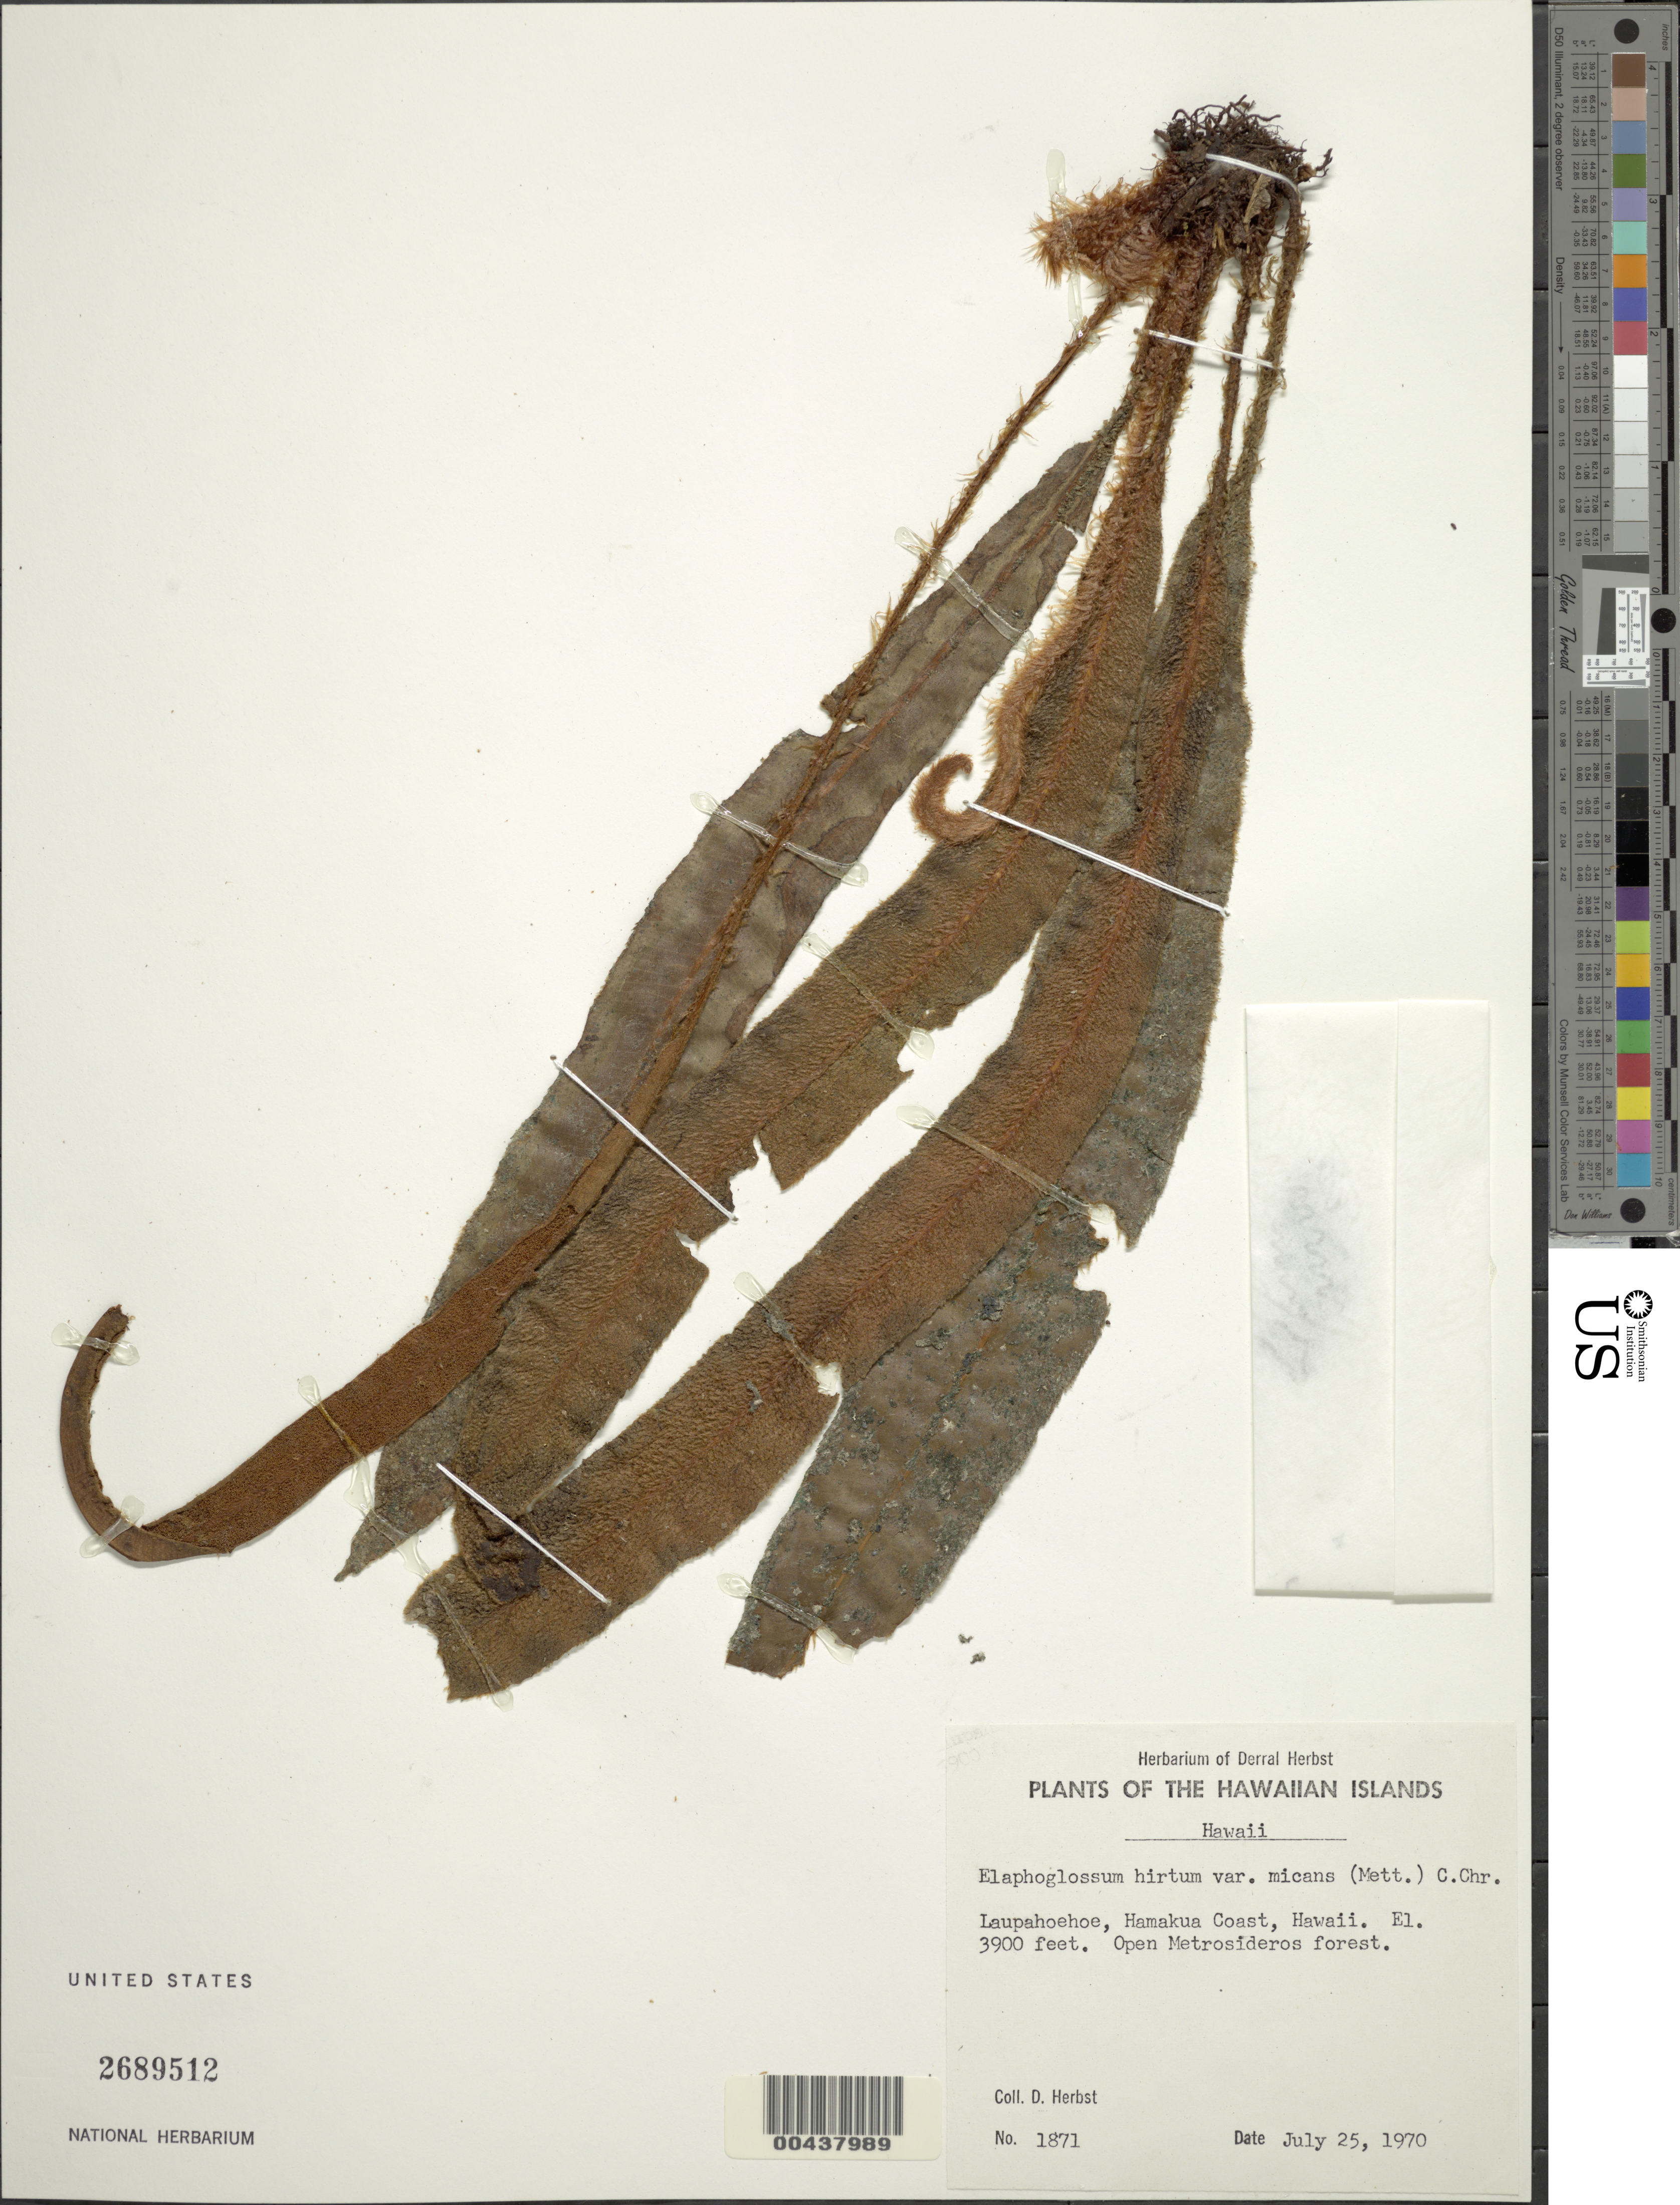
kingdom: Plantae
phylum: Tracheophyta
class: Polypodiopsida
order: Polypodiales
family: Dryopteridaceae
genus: Elaphoglossum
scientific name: Elaphoglossum hirtum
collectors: D. R. Herbst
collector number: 1871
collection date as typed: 25 Jul 1970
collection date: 1970-07-25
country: United States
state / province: Hawaii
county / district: Hawaii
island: Hawaii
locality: Laupahoehoe, Hamakua Coast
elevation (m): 1189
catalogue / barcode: US 2689512